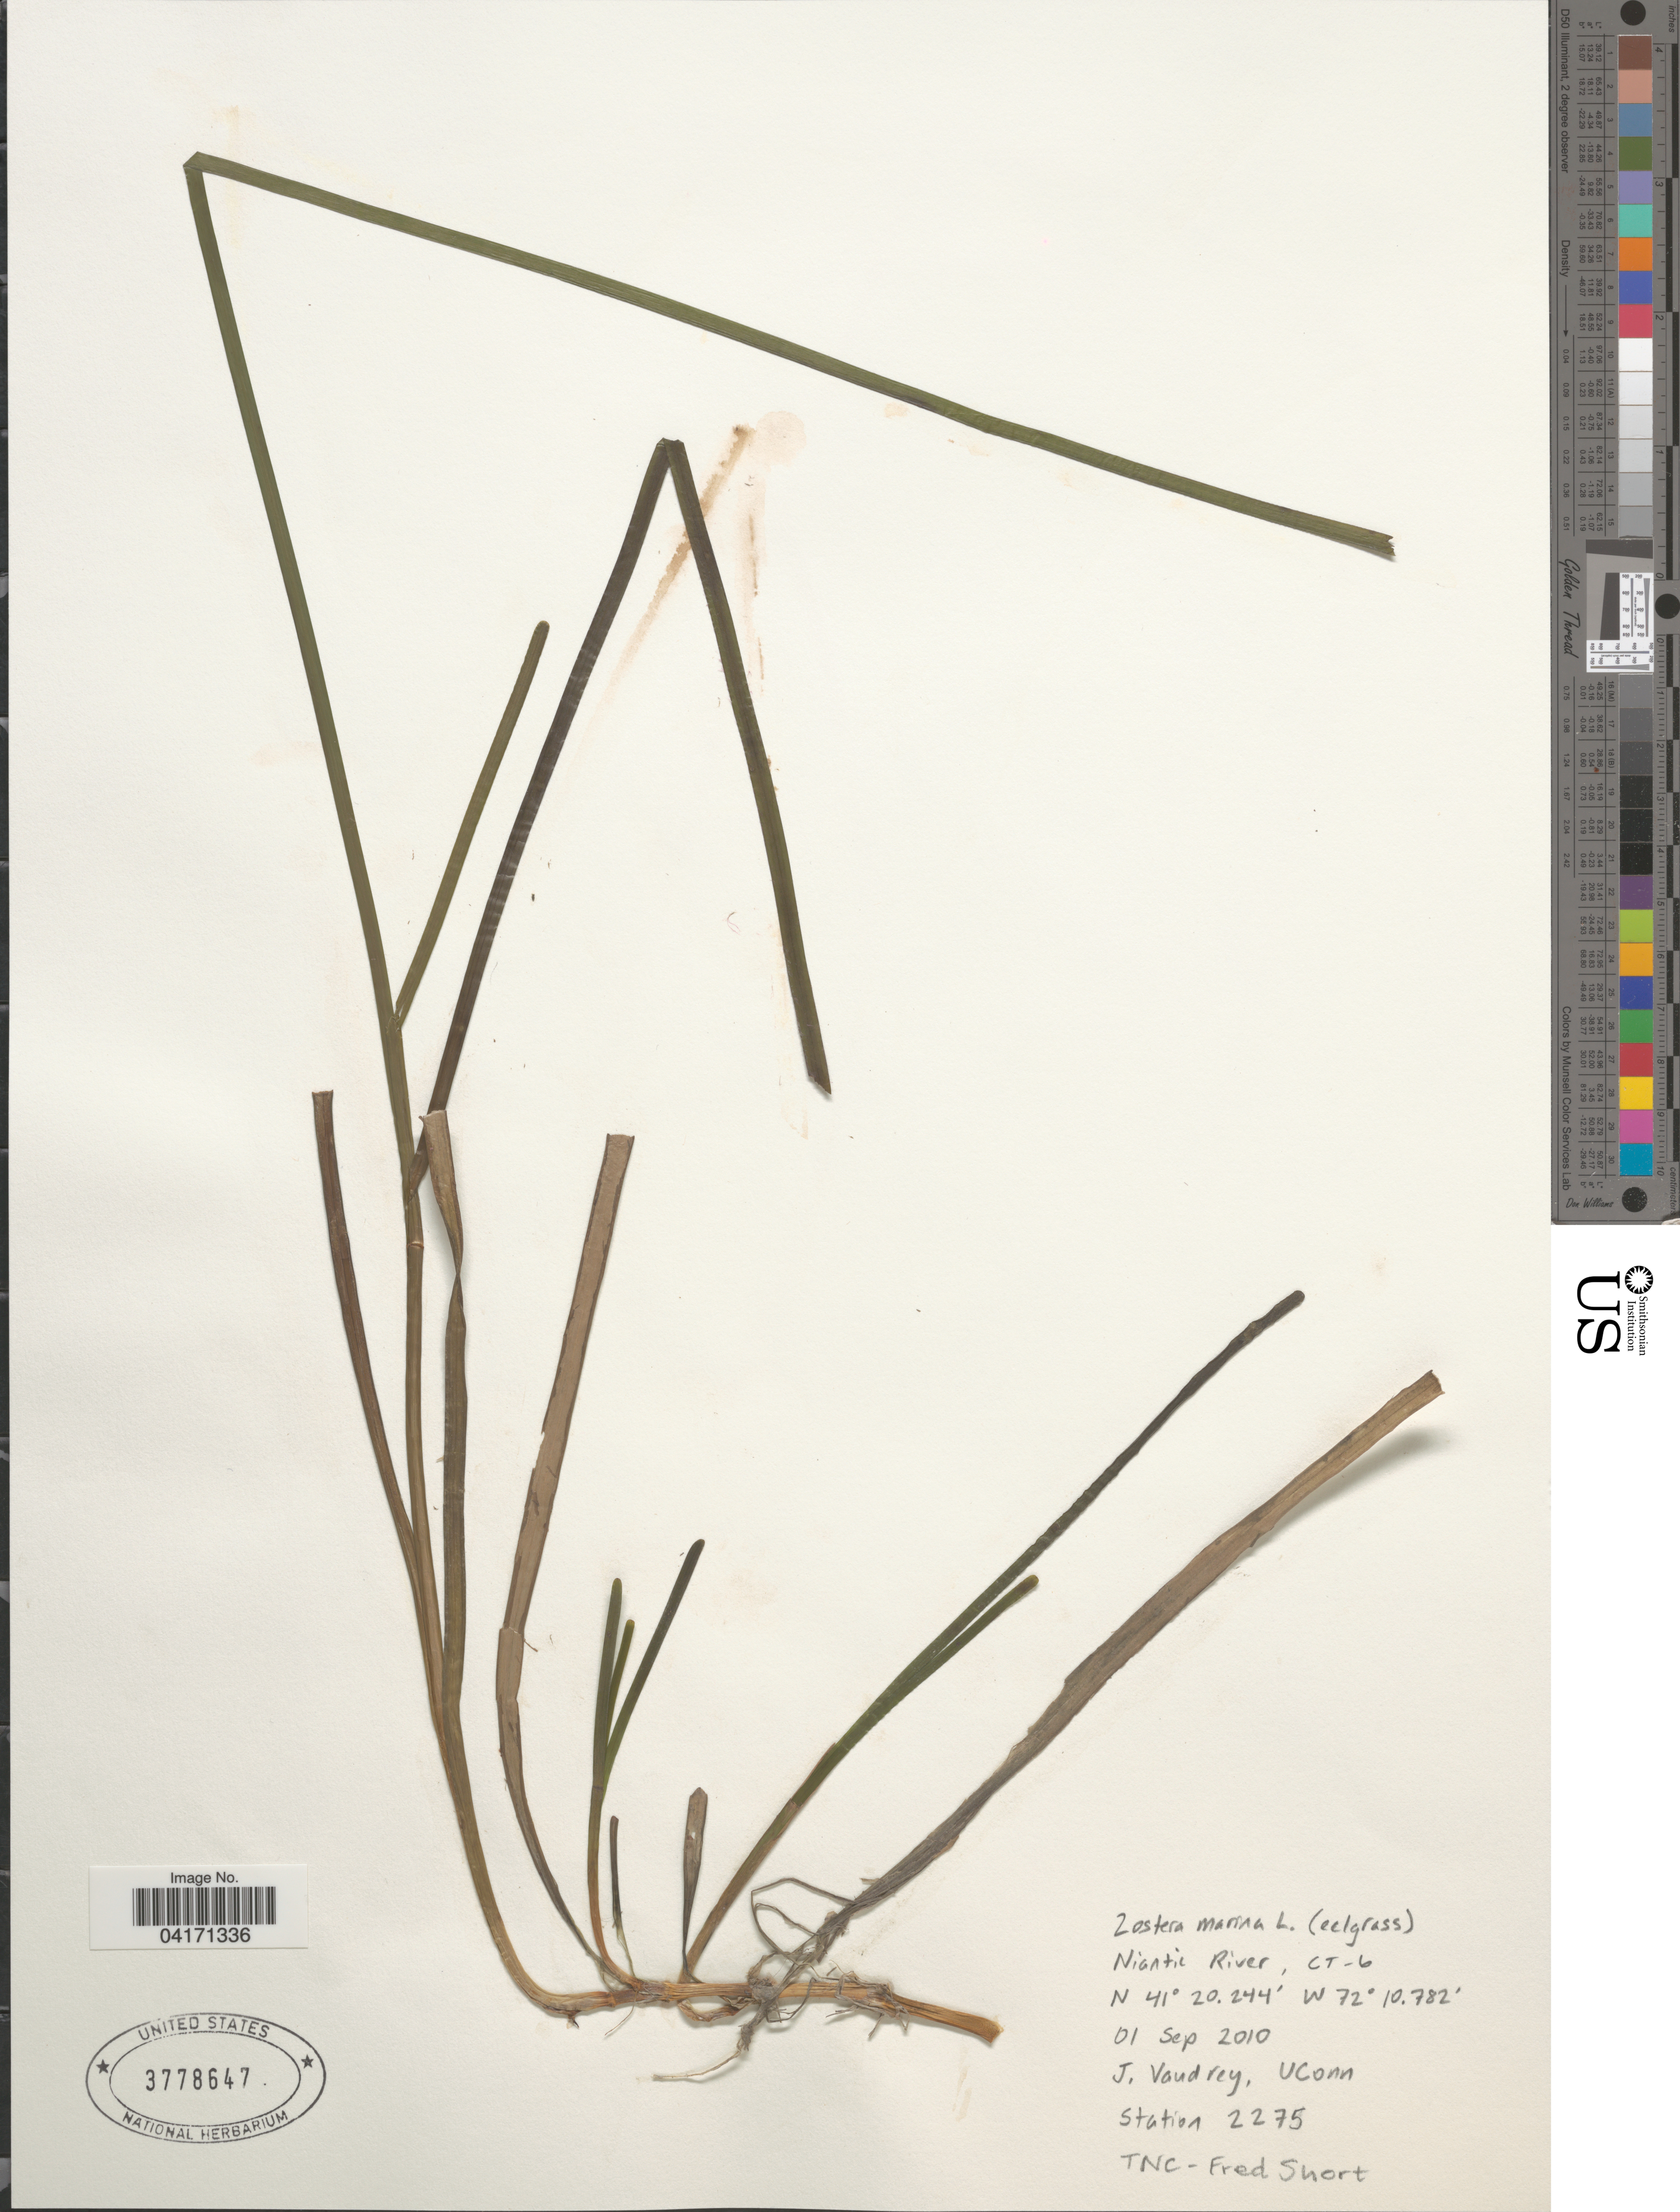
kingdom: Plantae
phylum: Tracheophyta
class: Liliopsida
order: Alismatales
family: Zosteraceae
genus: Zostera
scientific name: Zostera marina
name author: L.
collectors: J. Vaudrey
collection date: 2010-09-01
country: United States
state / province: Connecticut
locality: Niantic Bay, CT-6. Station 2275.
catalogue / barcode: US 3778647